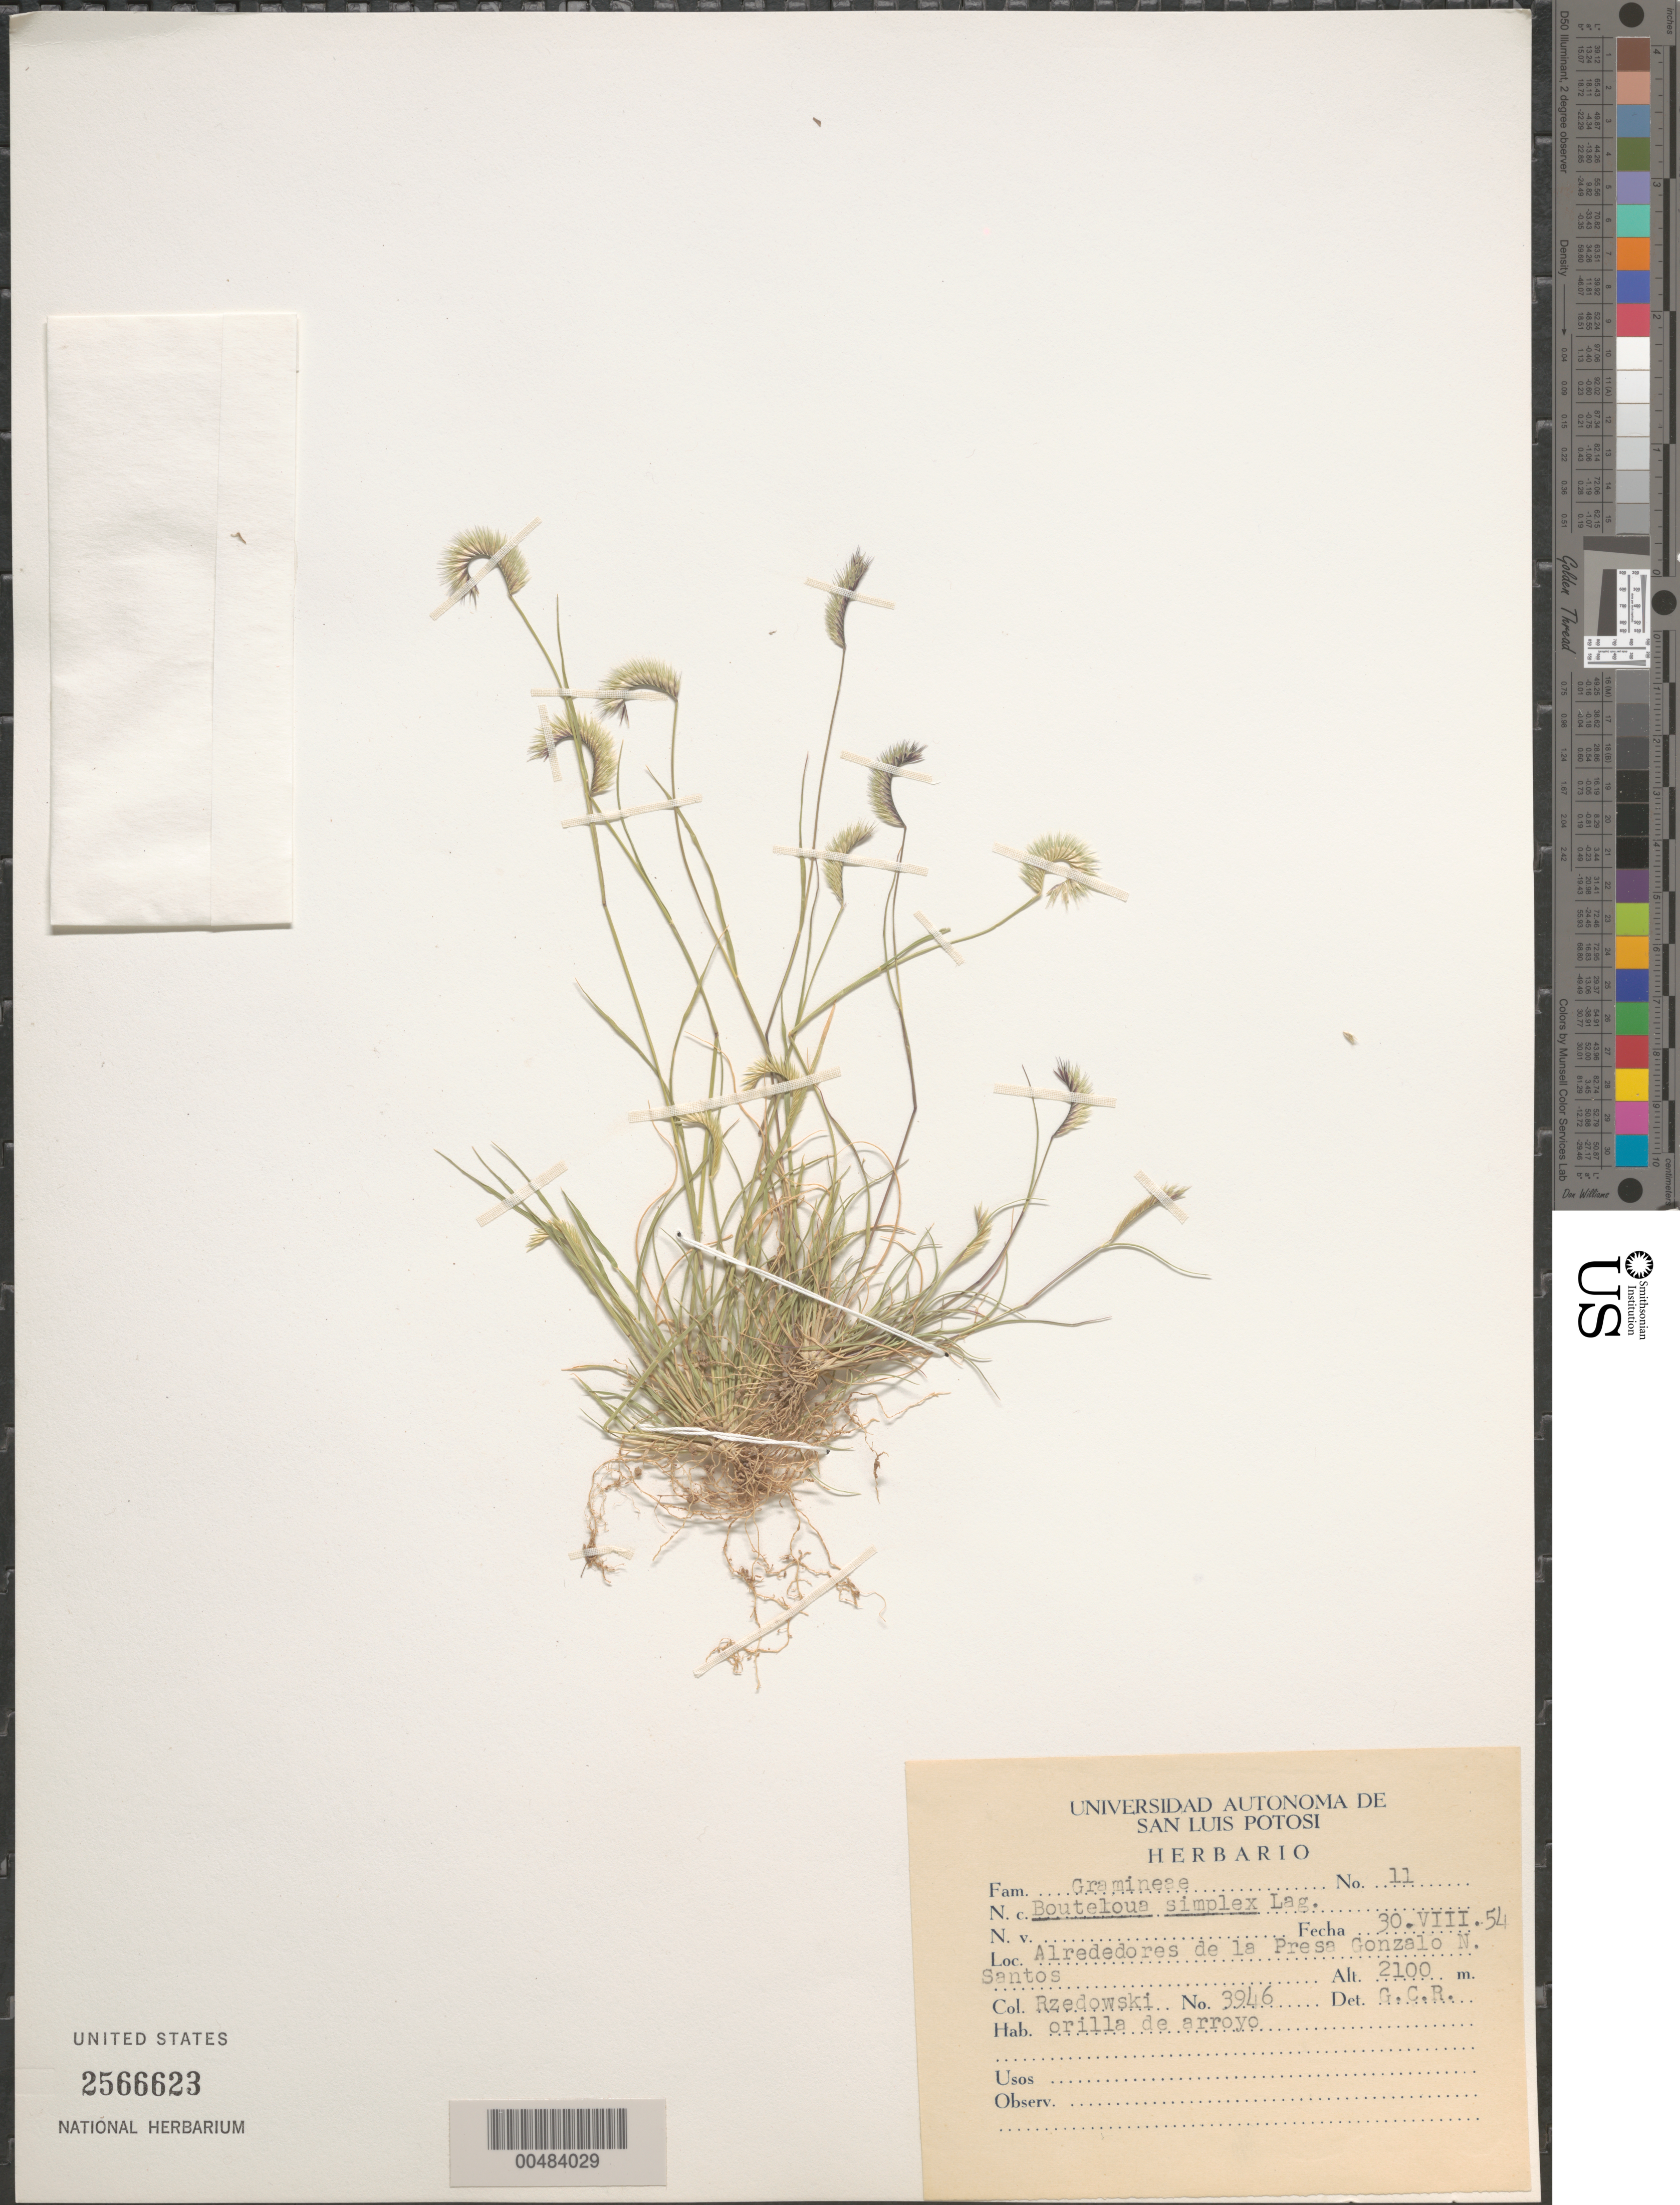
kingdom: Plantae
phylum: Tracheophyta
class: Liliopsida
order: Poales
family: Poaceae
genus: Bouteloua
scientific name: Bouteloua simplex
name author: Lag.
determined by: Rzedowski, G. C.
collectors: J. Rzedowski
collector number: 3946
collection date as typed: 30 Aug 1954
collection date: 1954-08-30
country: Mexico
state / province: San Luis Potosi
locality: Alrededores de La Presa Gonzalo N. Santos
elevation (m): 2100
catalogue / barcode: US 2566623